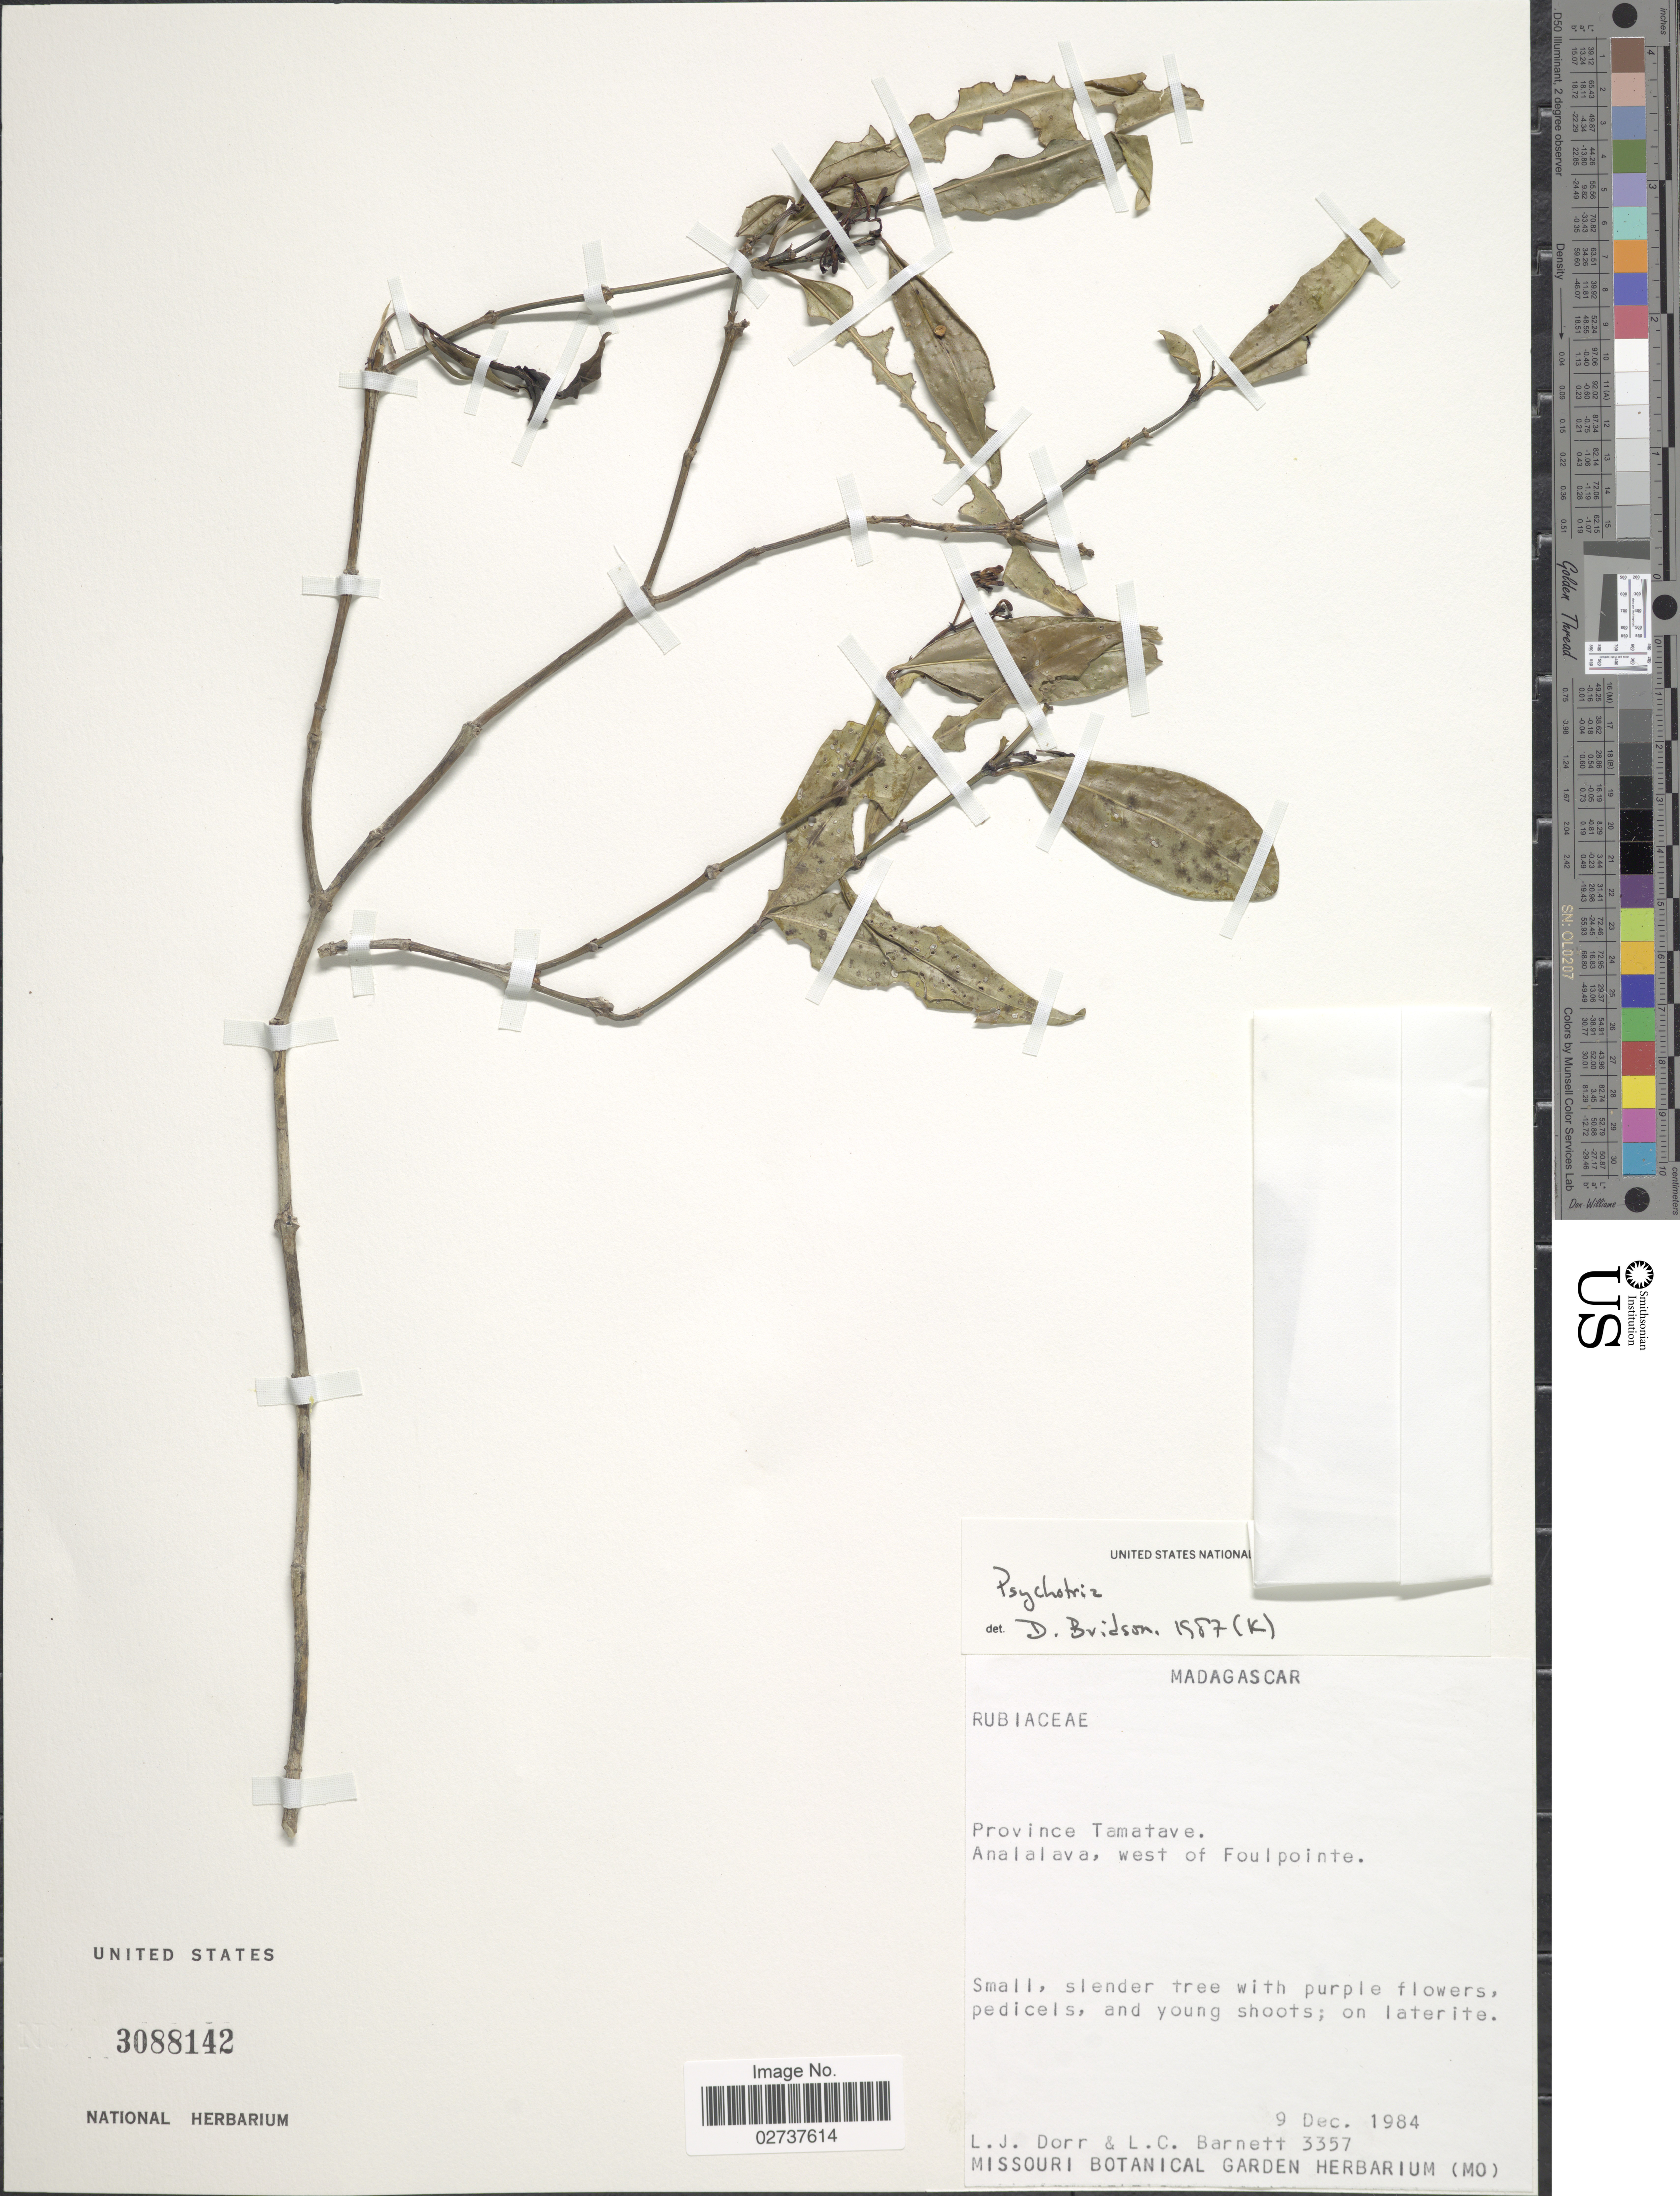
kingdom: Plantae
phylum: Tracheophyta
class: Magnoliopsida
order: Gentianales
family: Rubiaceae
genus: Psychotria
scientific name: Psychotria sp.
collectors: L. J. Dorr & L. C. Barnett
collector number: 3357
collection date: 1984-12-09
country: Madagascar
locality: Province Tamatave, Analalava, west of Foulpointe.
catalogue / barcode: US 3088142